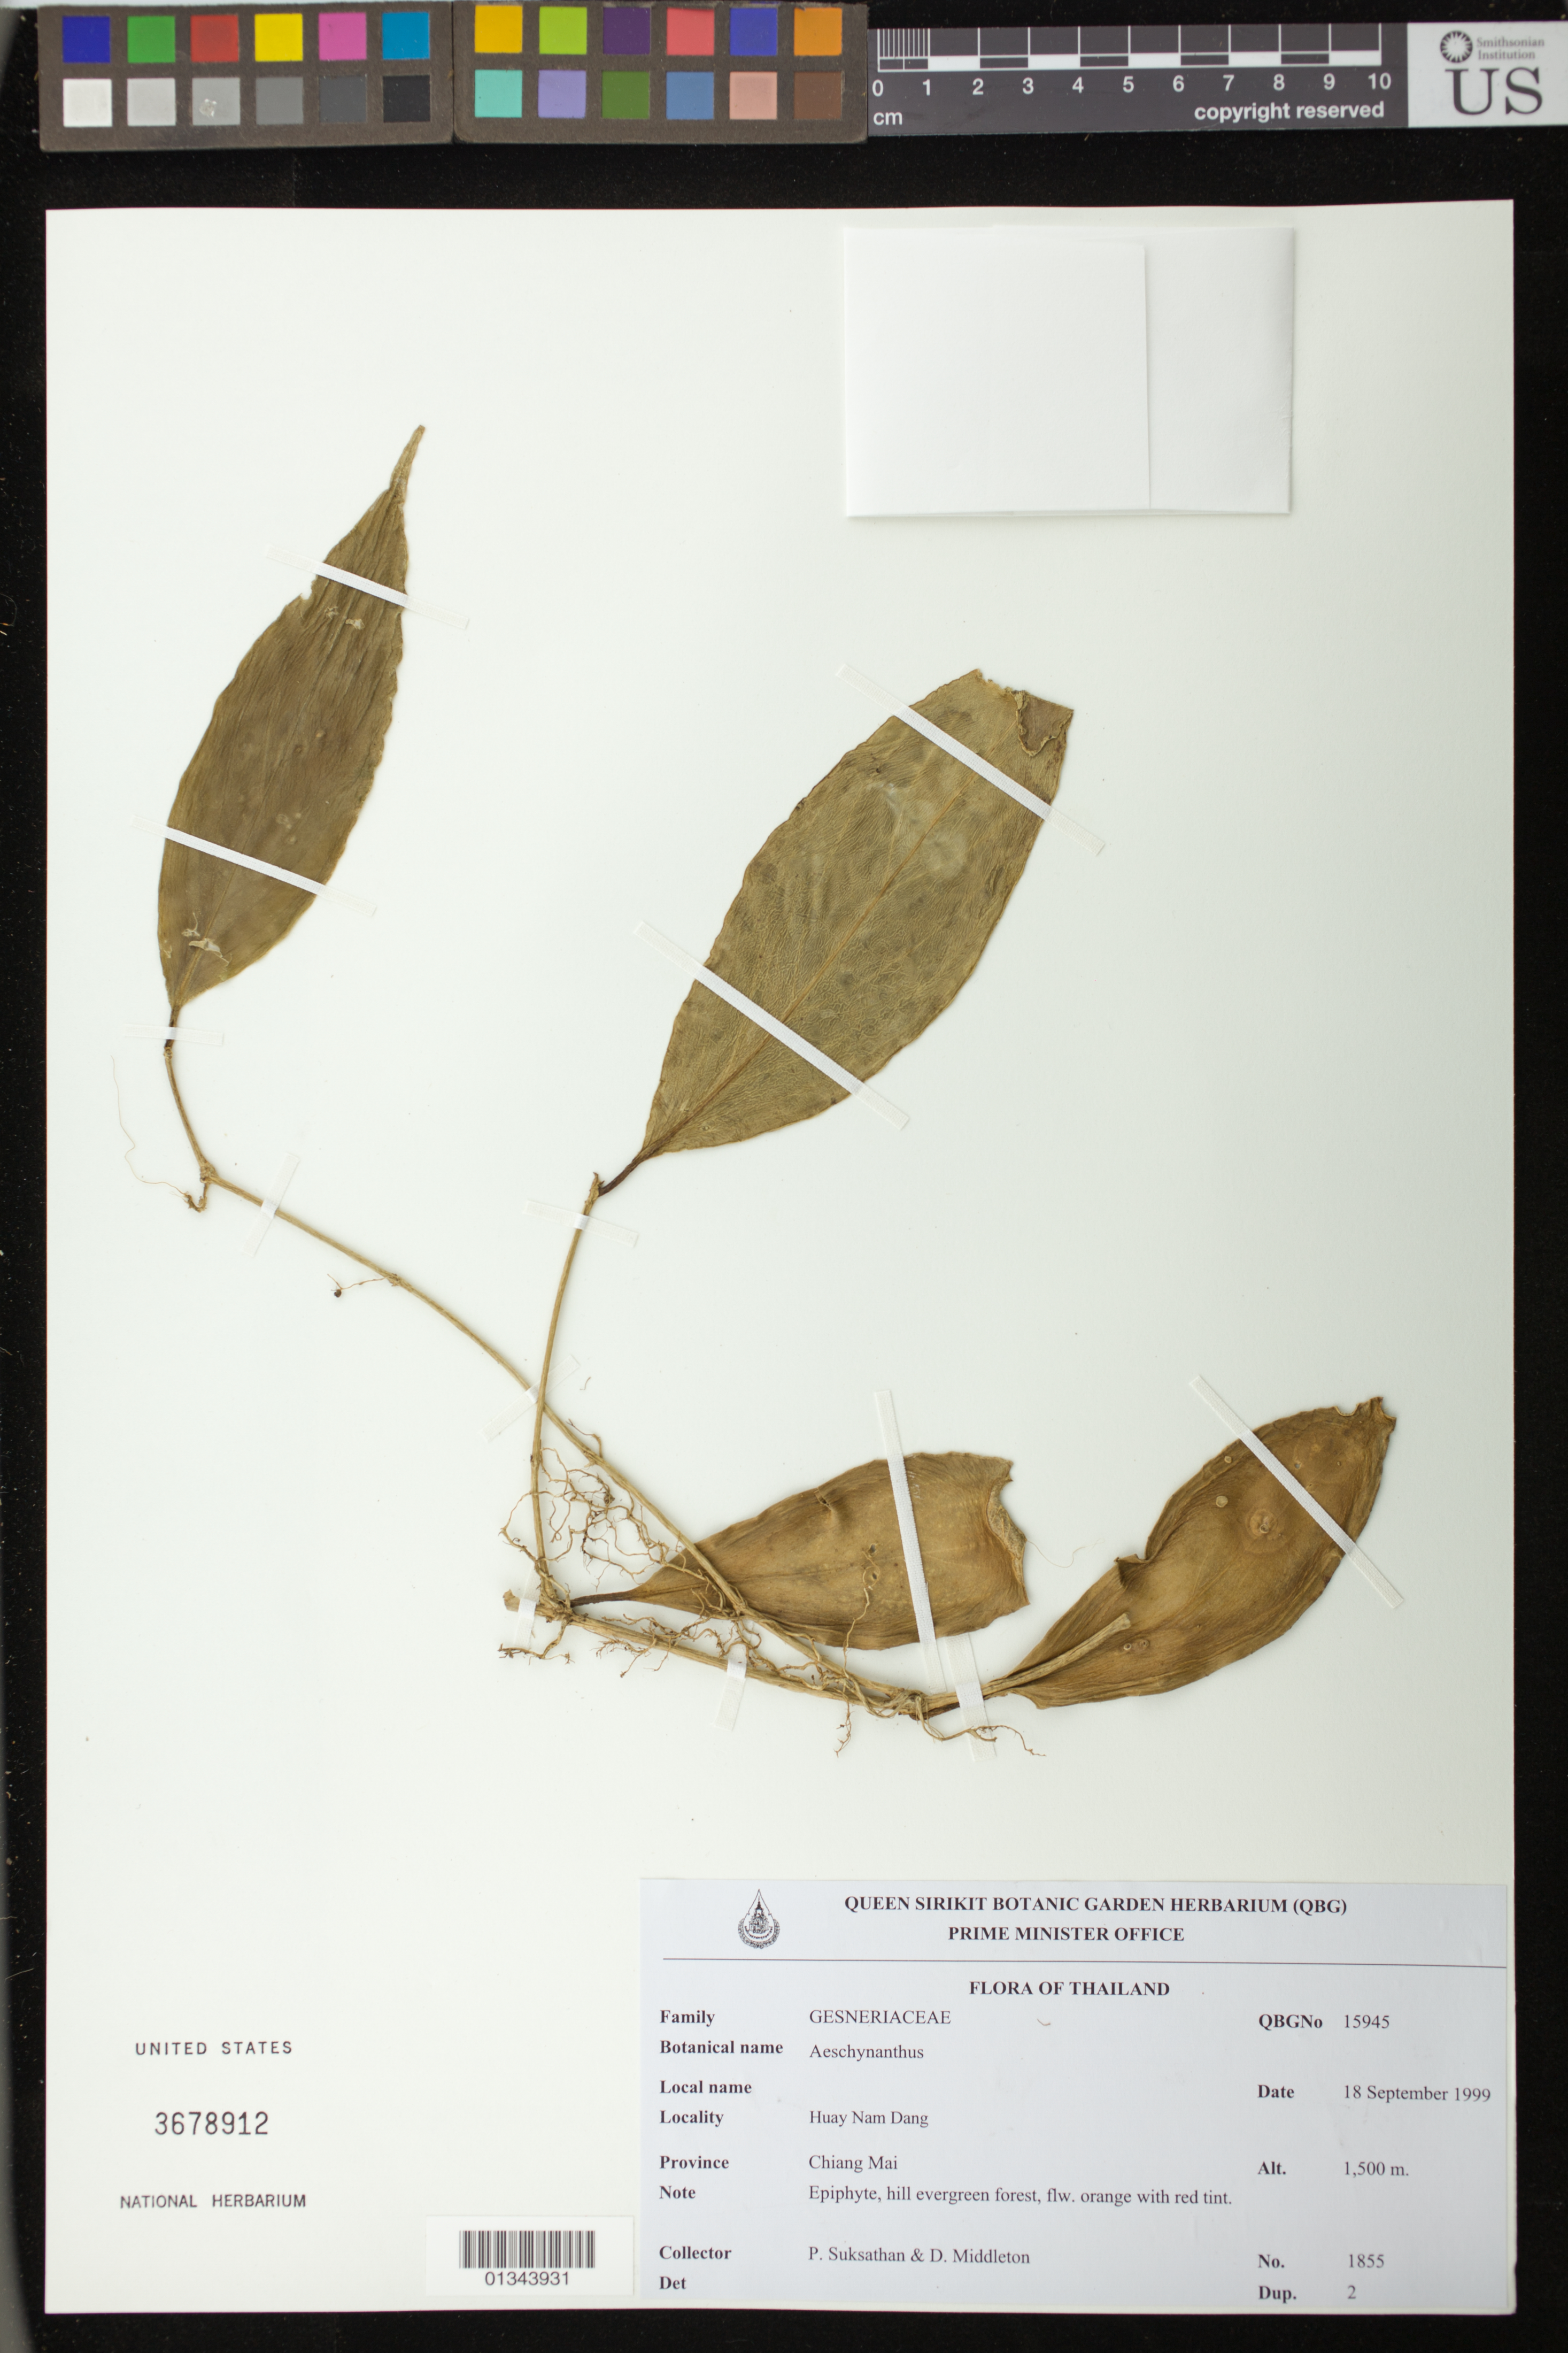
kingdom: Plantae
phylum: Tracheophyta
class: Magnoliopsida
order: Lamiales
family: Gesneriaceae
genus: Aeschynanthus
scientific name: Aeschynanthus sp.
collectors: P. Suksathan & D. J. Middleton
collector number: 1855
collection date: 1999-09-18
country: Thailand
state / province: Chiang Mai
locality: Huay Nam Dang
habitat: hill evergreen forest.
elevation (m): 1500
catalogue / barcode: US 3678912